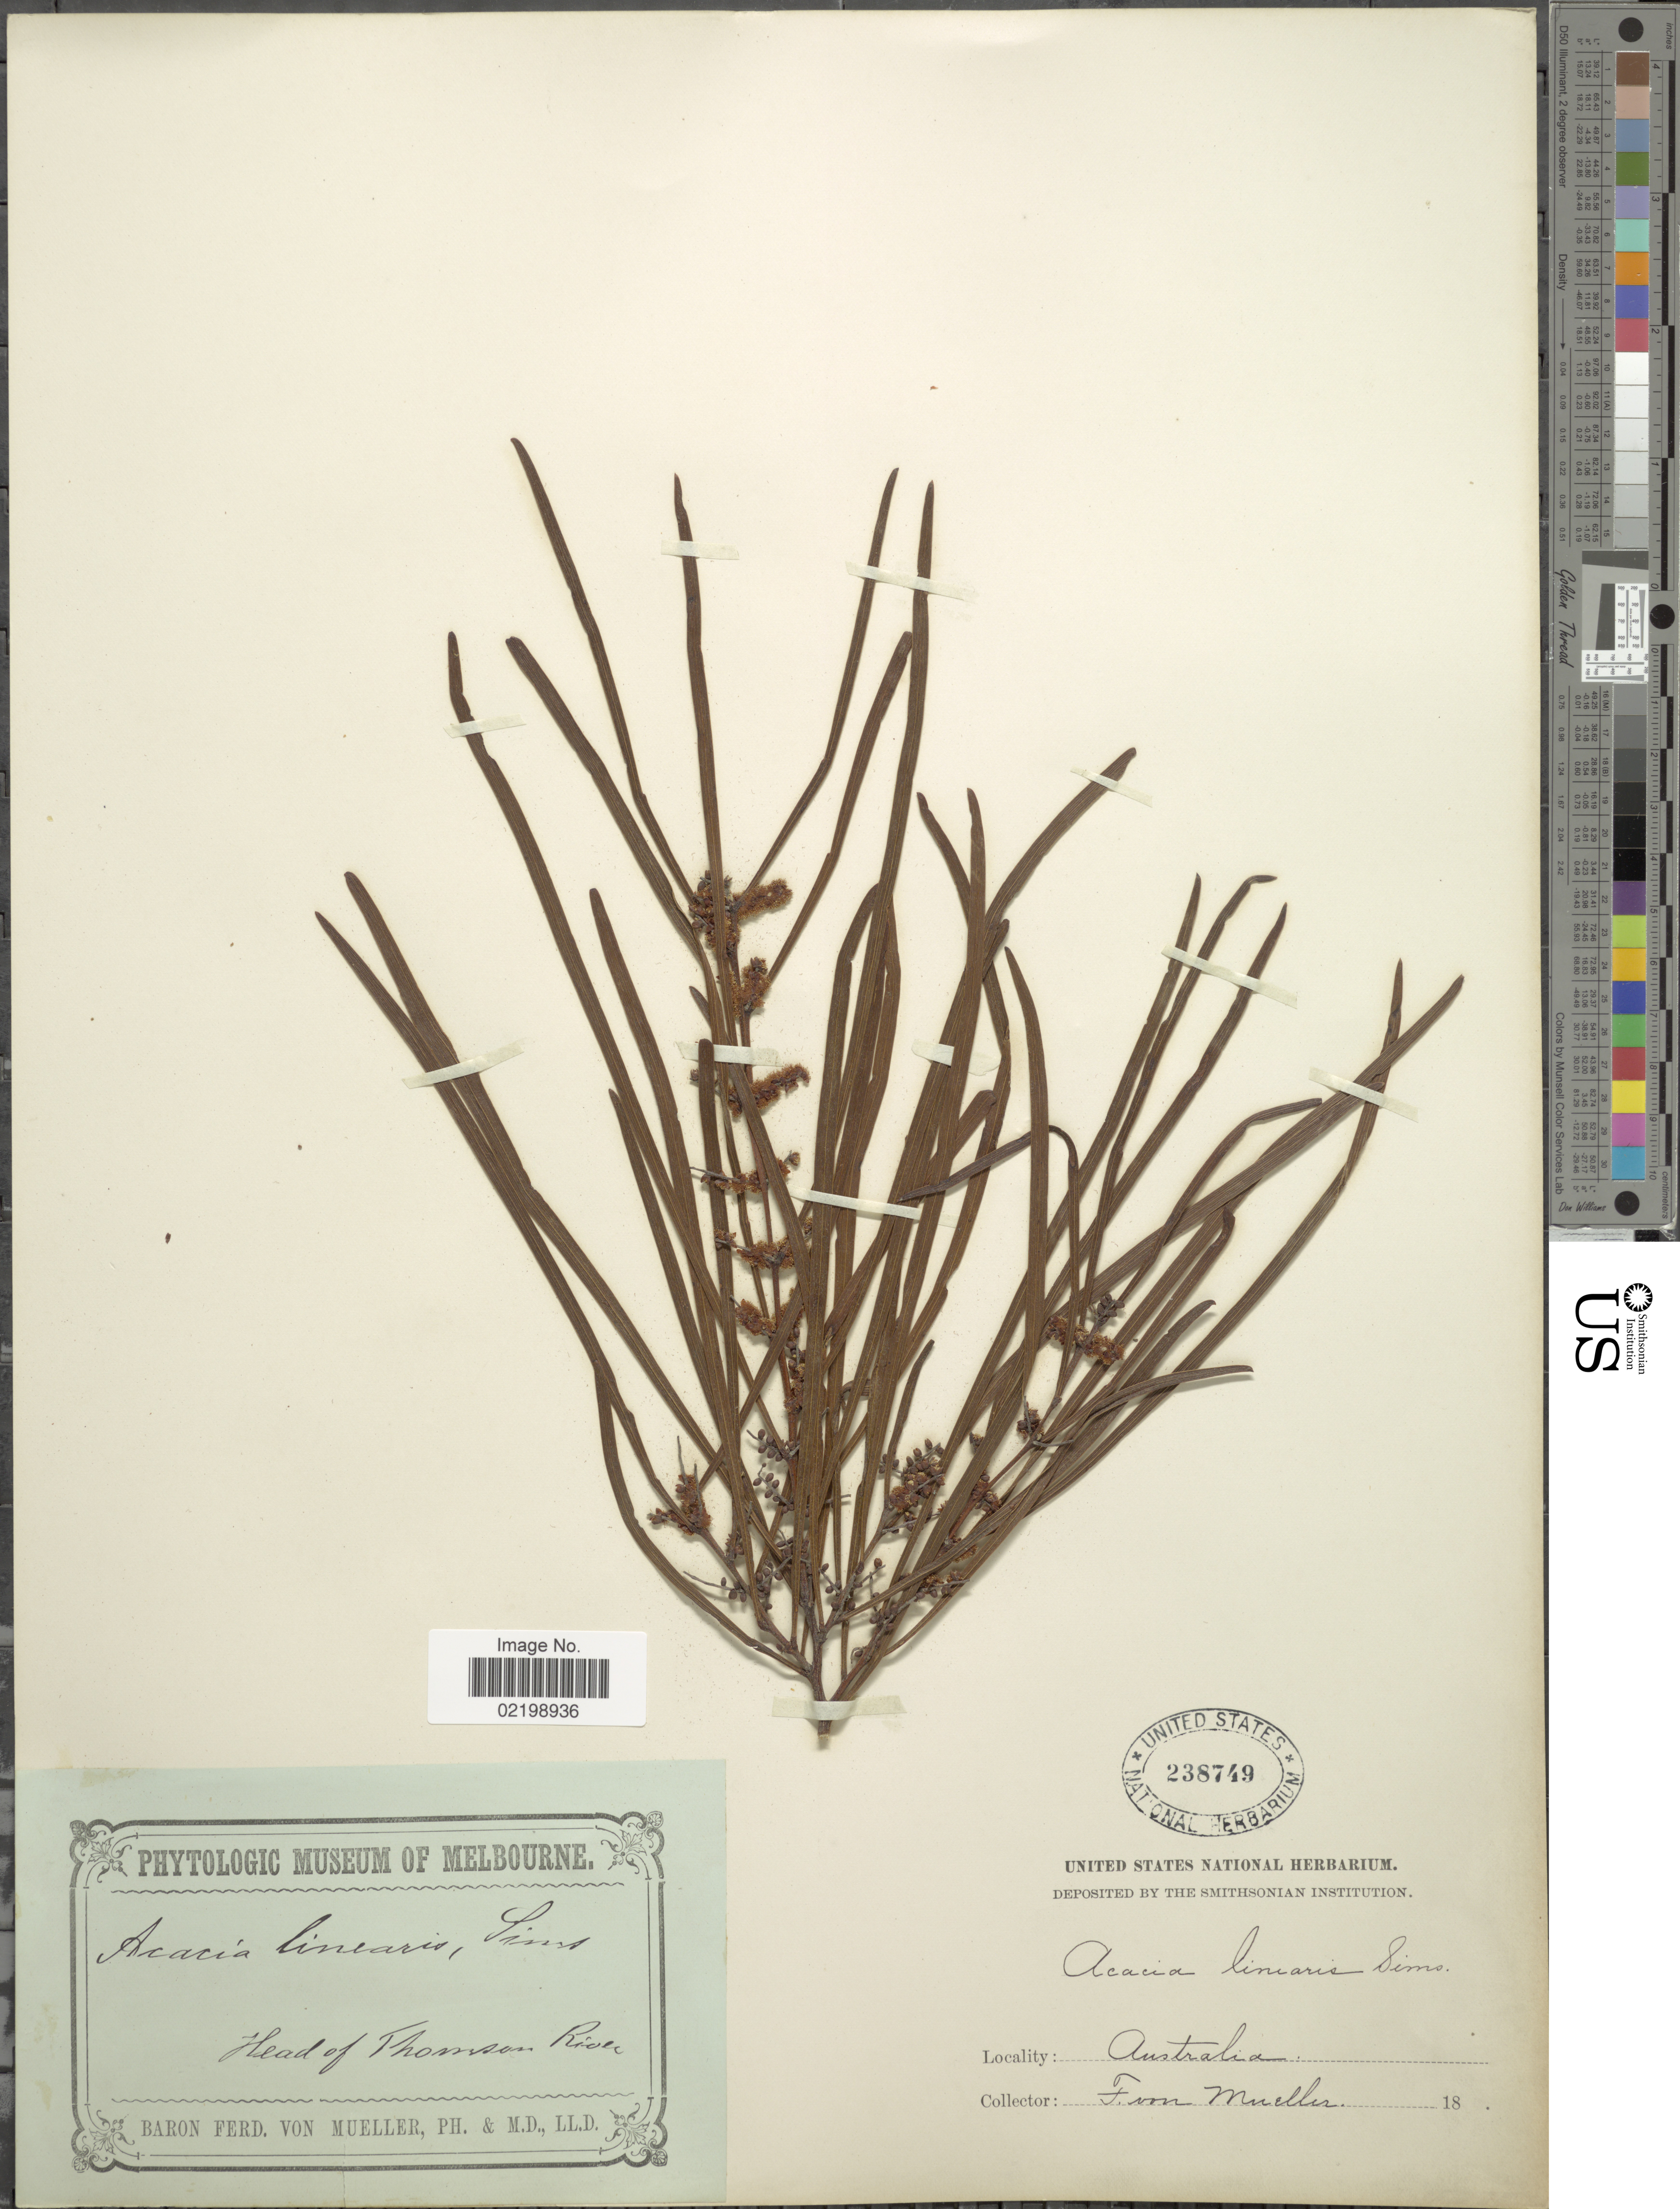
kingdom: Plantae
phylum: Tracheophyta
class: Magnoliopsida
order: Fabales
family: Fabaceae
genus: Acacia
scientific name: Acacia longissima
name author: H.L. Wendl.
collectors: F. von Mueller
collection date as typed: Transcribed d/m/y: //18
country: Australia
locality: Head of Thomson River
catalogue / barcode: US 238749